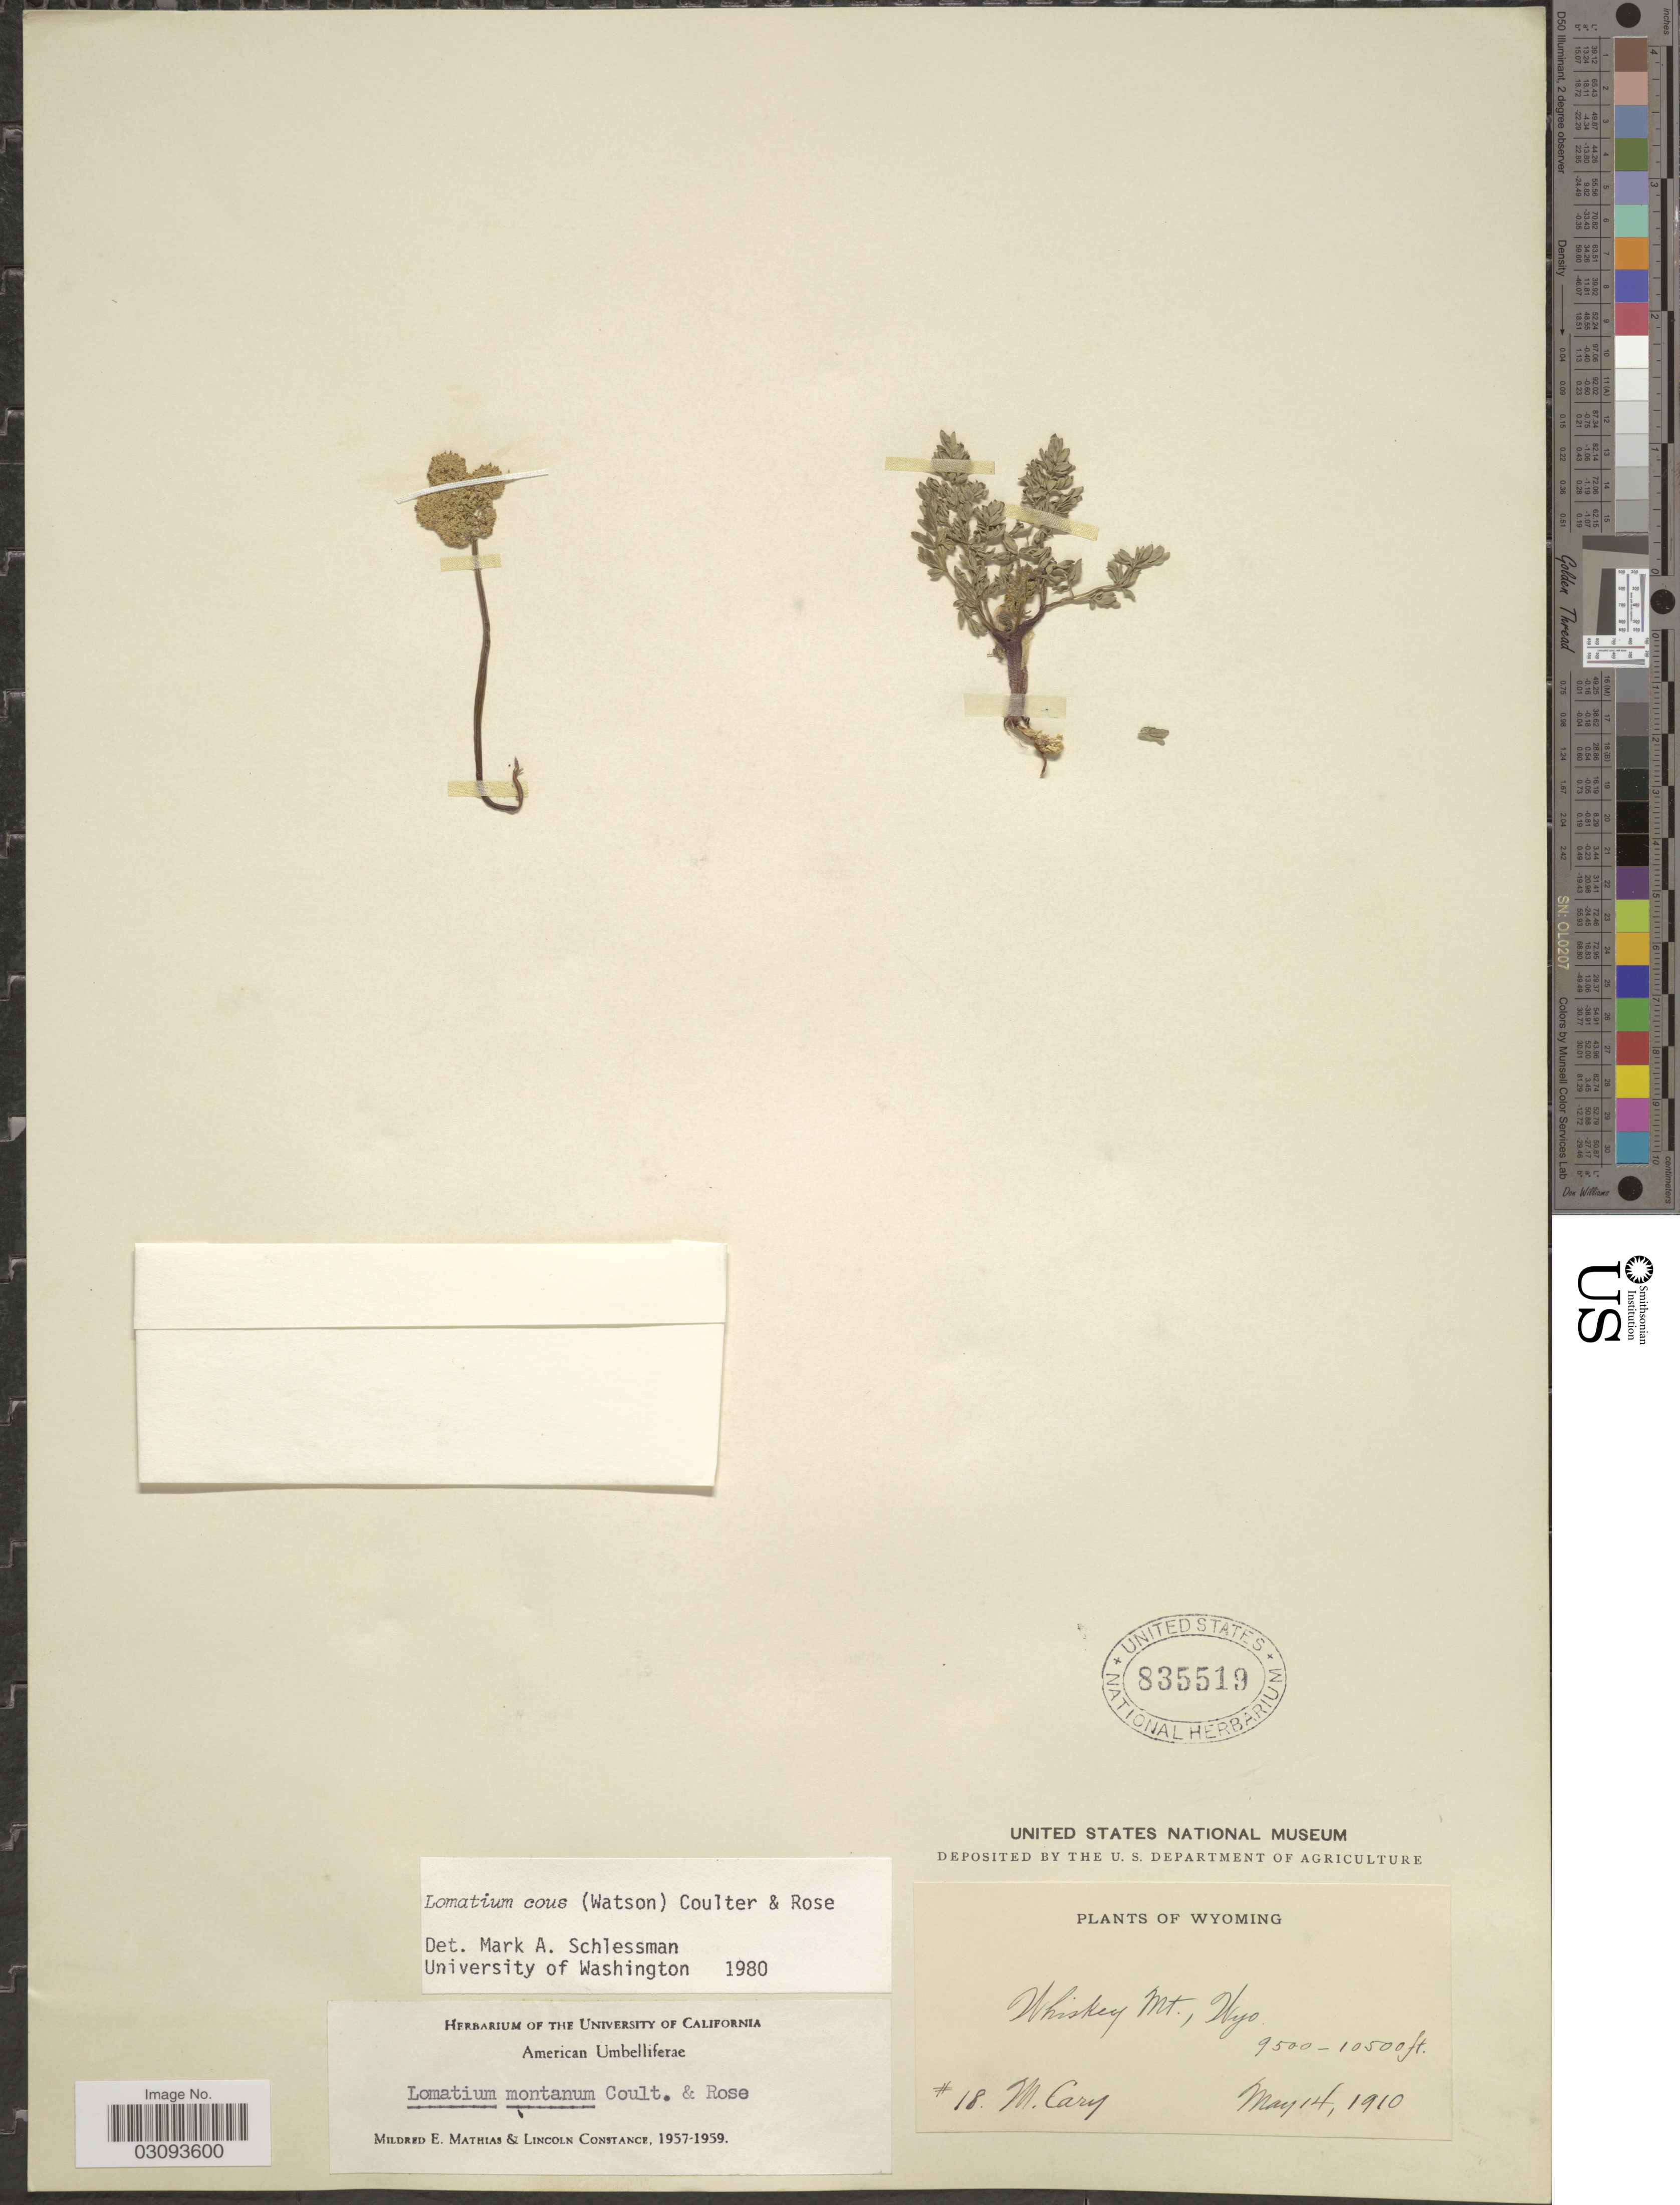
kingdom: Plantae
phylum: Tracheophyta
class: Magnoliopsida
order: Apiales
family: Apiaceae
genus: Lomatium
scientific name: Lomatium cous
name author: (S. Watson) J.M. Coult. & Rose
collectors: M. Cary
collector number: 18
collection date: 1910-05-14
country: United States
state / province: Wyoming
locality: Whiskey Mt., Wyo.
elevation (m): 2896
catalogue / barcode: US 835519